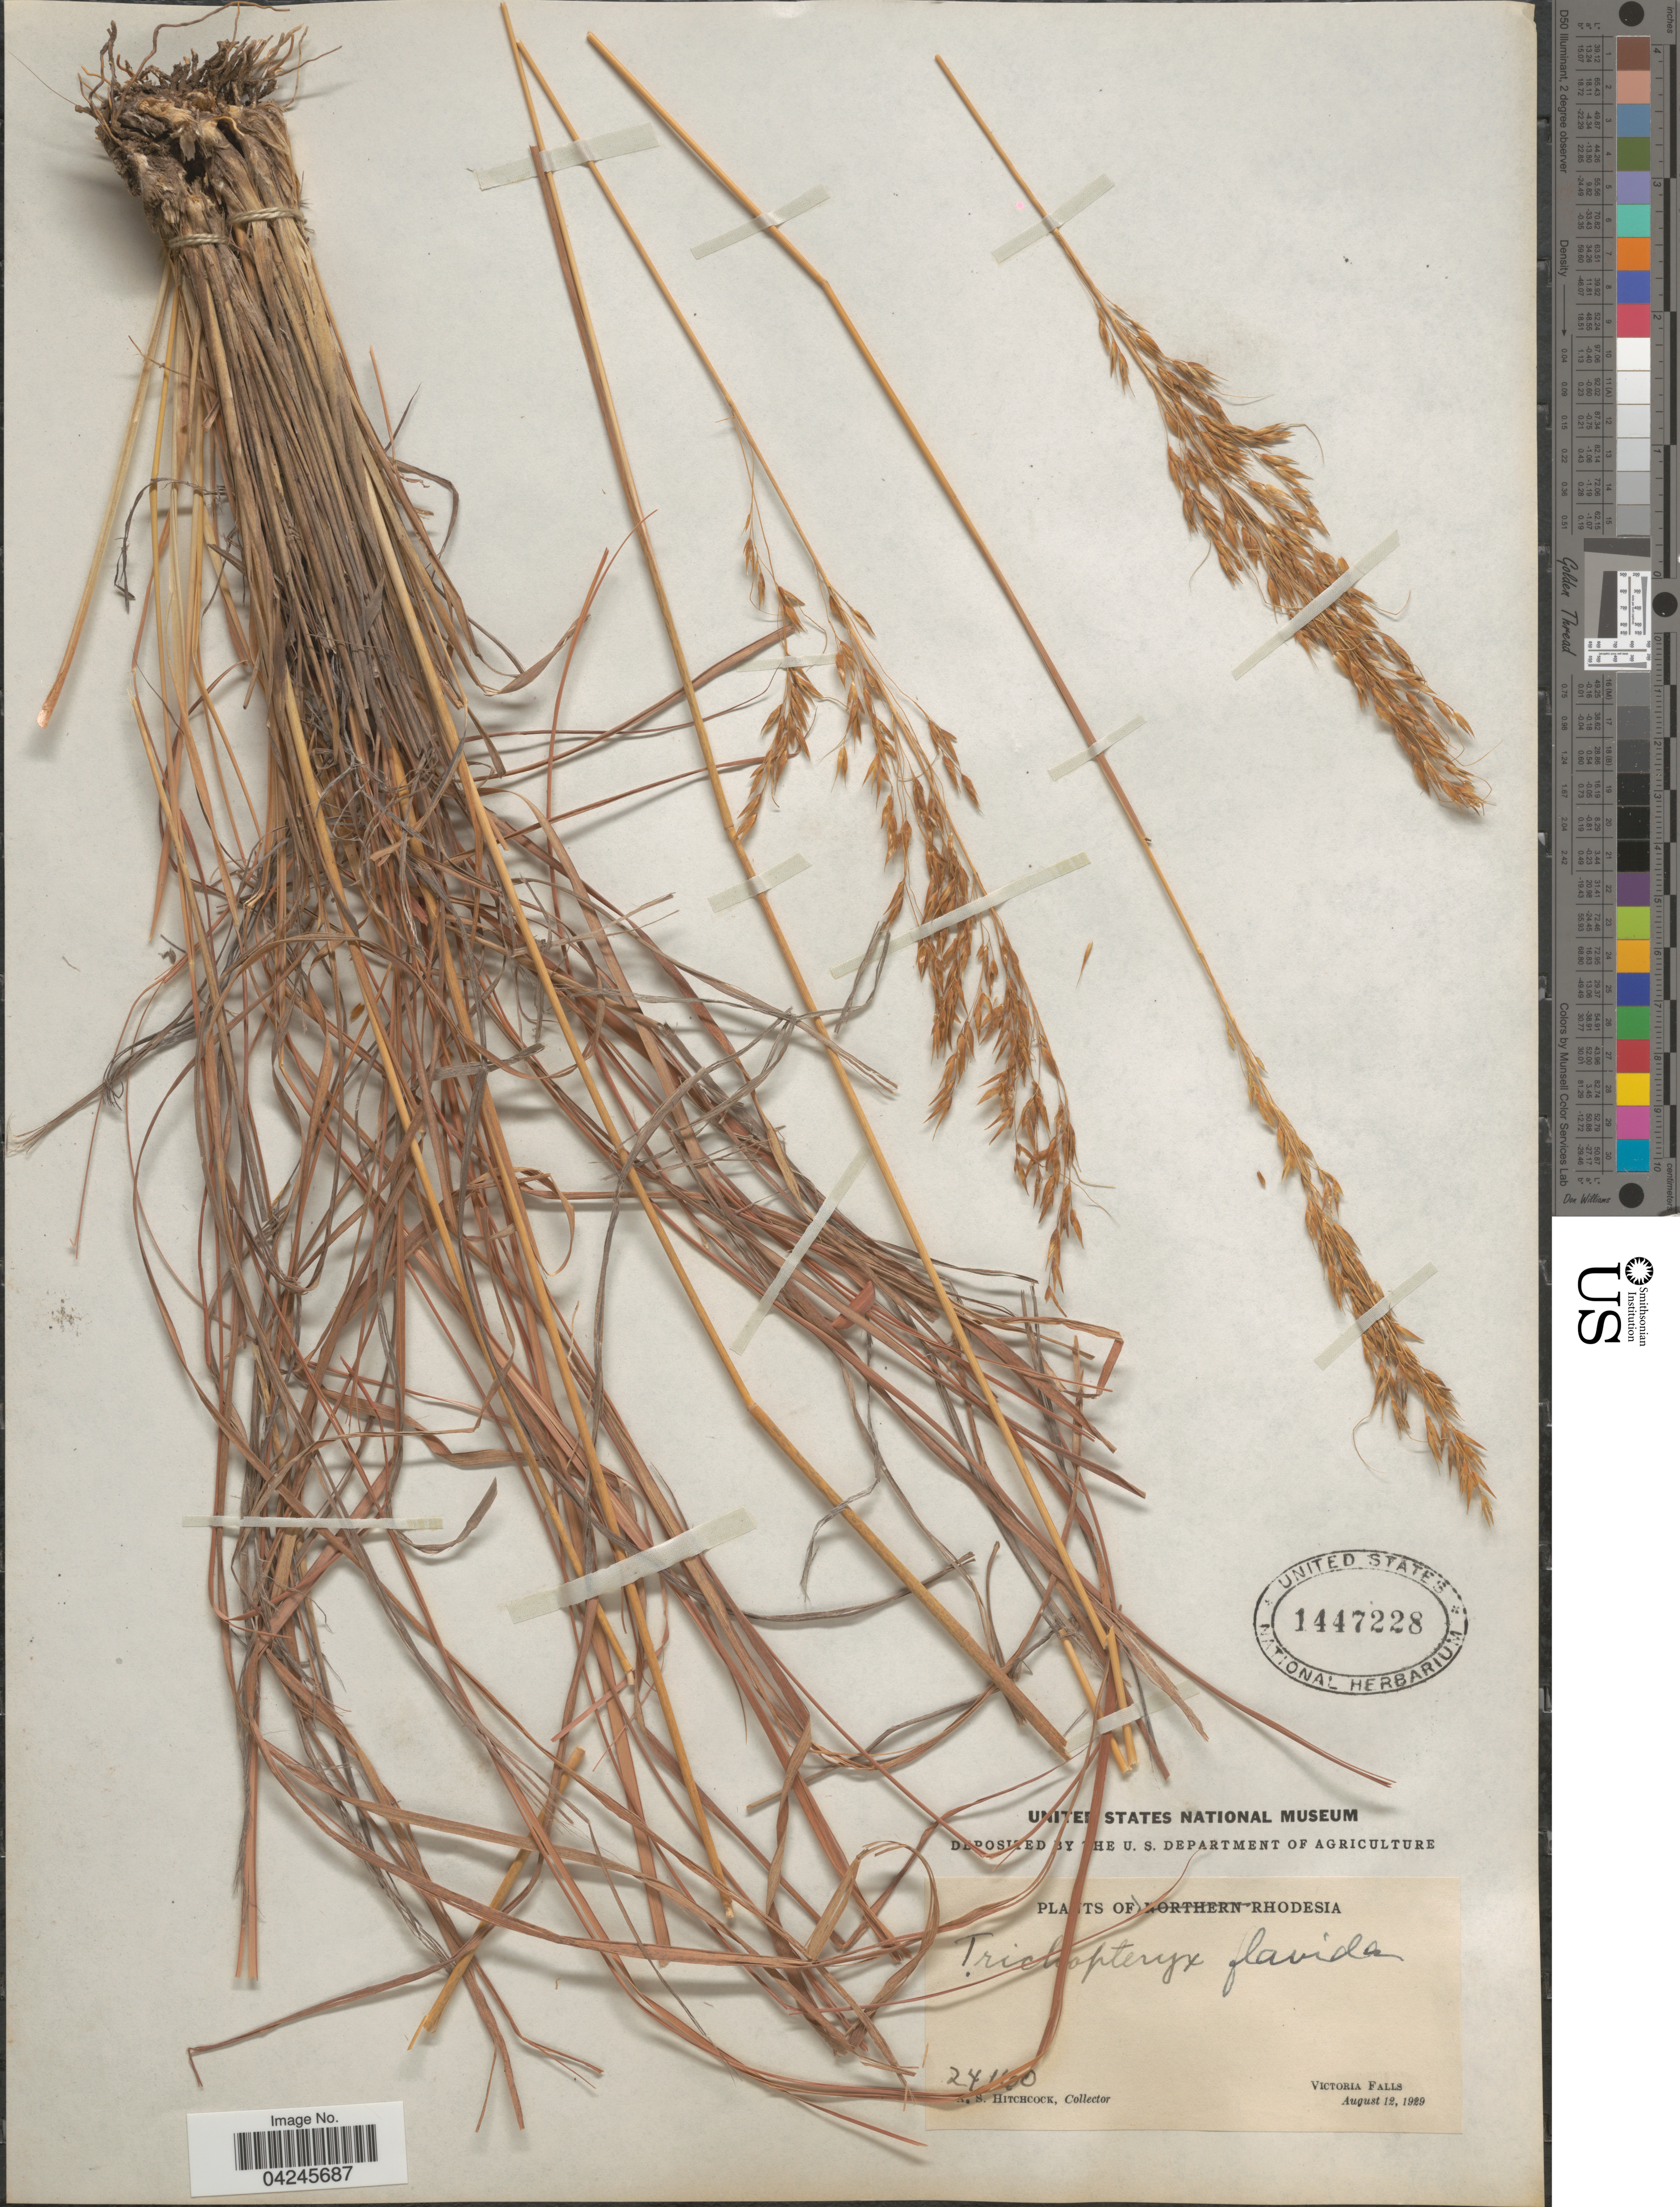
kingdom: Plantae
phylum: Tracheophyta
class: Liliopsida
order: Poales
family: Poaceae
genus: Loudetia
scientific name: Loudetia flavida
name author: (Stapf) C.E. Hubb.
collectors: A. S. Hitchcock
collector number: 24160*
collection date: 1929-08-12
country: Zimbabwe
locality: Rhodesia. Victoria Falls.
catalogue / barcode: US 1447228